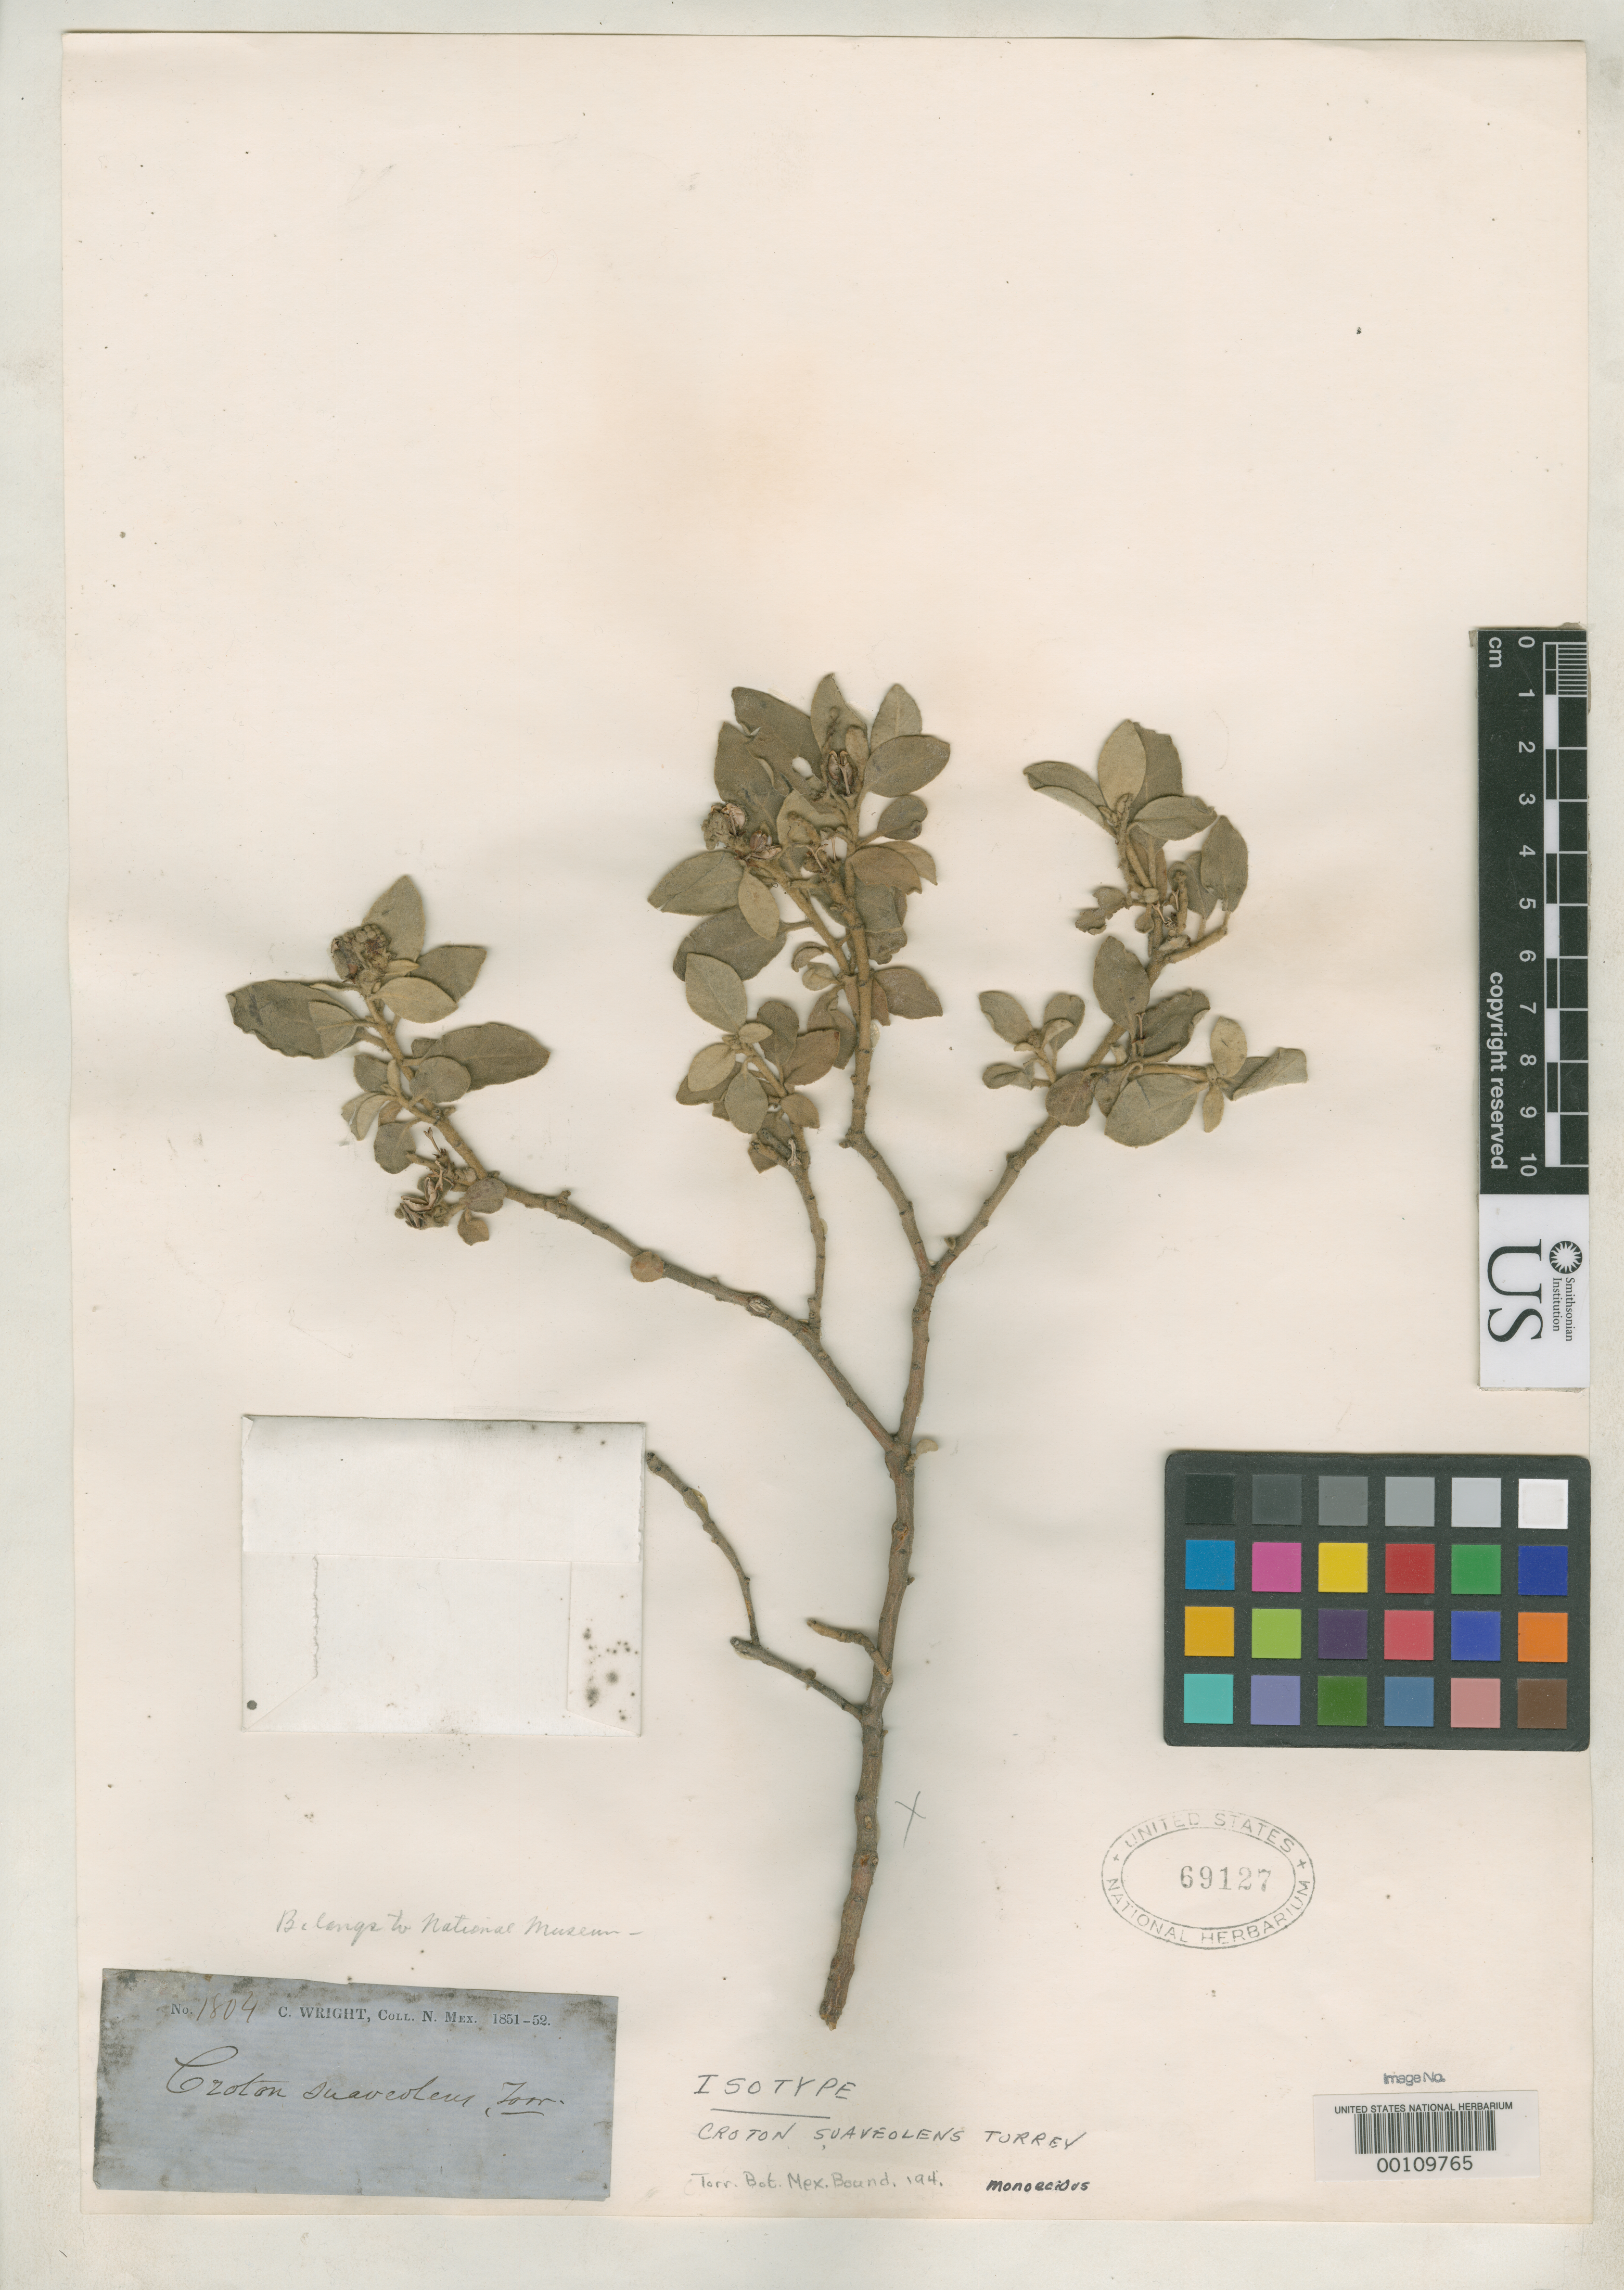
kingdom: Plantae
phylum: Tracheophyta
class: Magnoliopsida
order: Malpighiales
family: Euphorbiaceae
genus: Croton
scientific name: Croton suaveolens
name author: Torr. in Emory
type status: Isotype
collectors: C. Wright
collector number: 1804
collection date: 1851/1852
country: United States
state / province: New Mexico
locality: "N. Mex." [=northern Mexico or New Mexico? either way possibly referring to present-day Arizona or Texas]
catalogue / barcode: US 69127